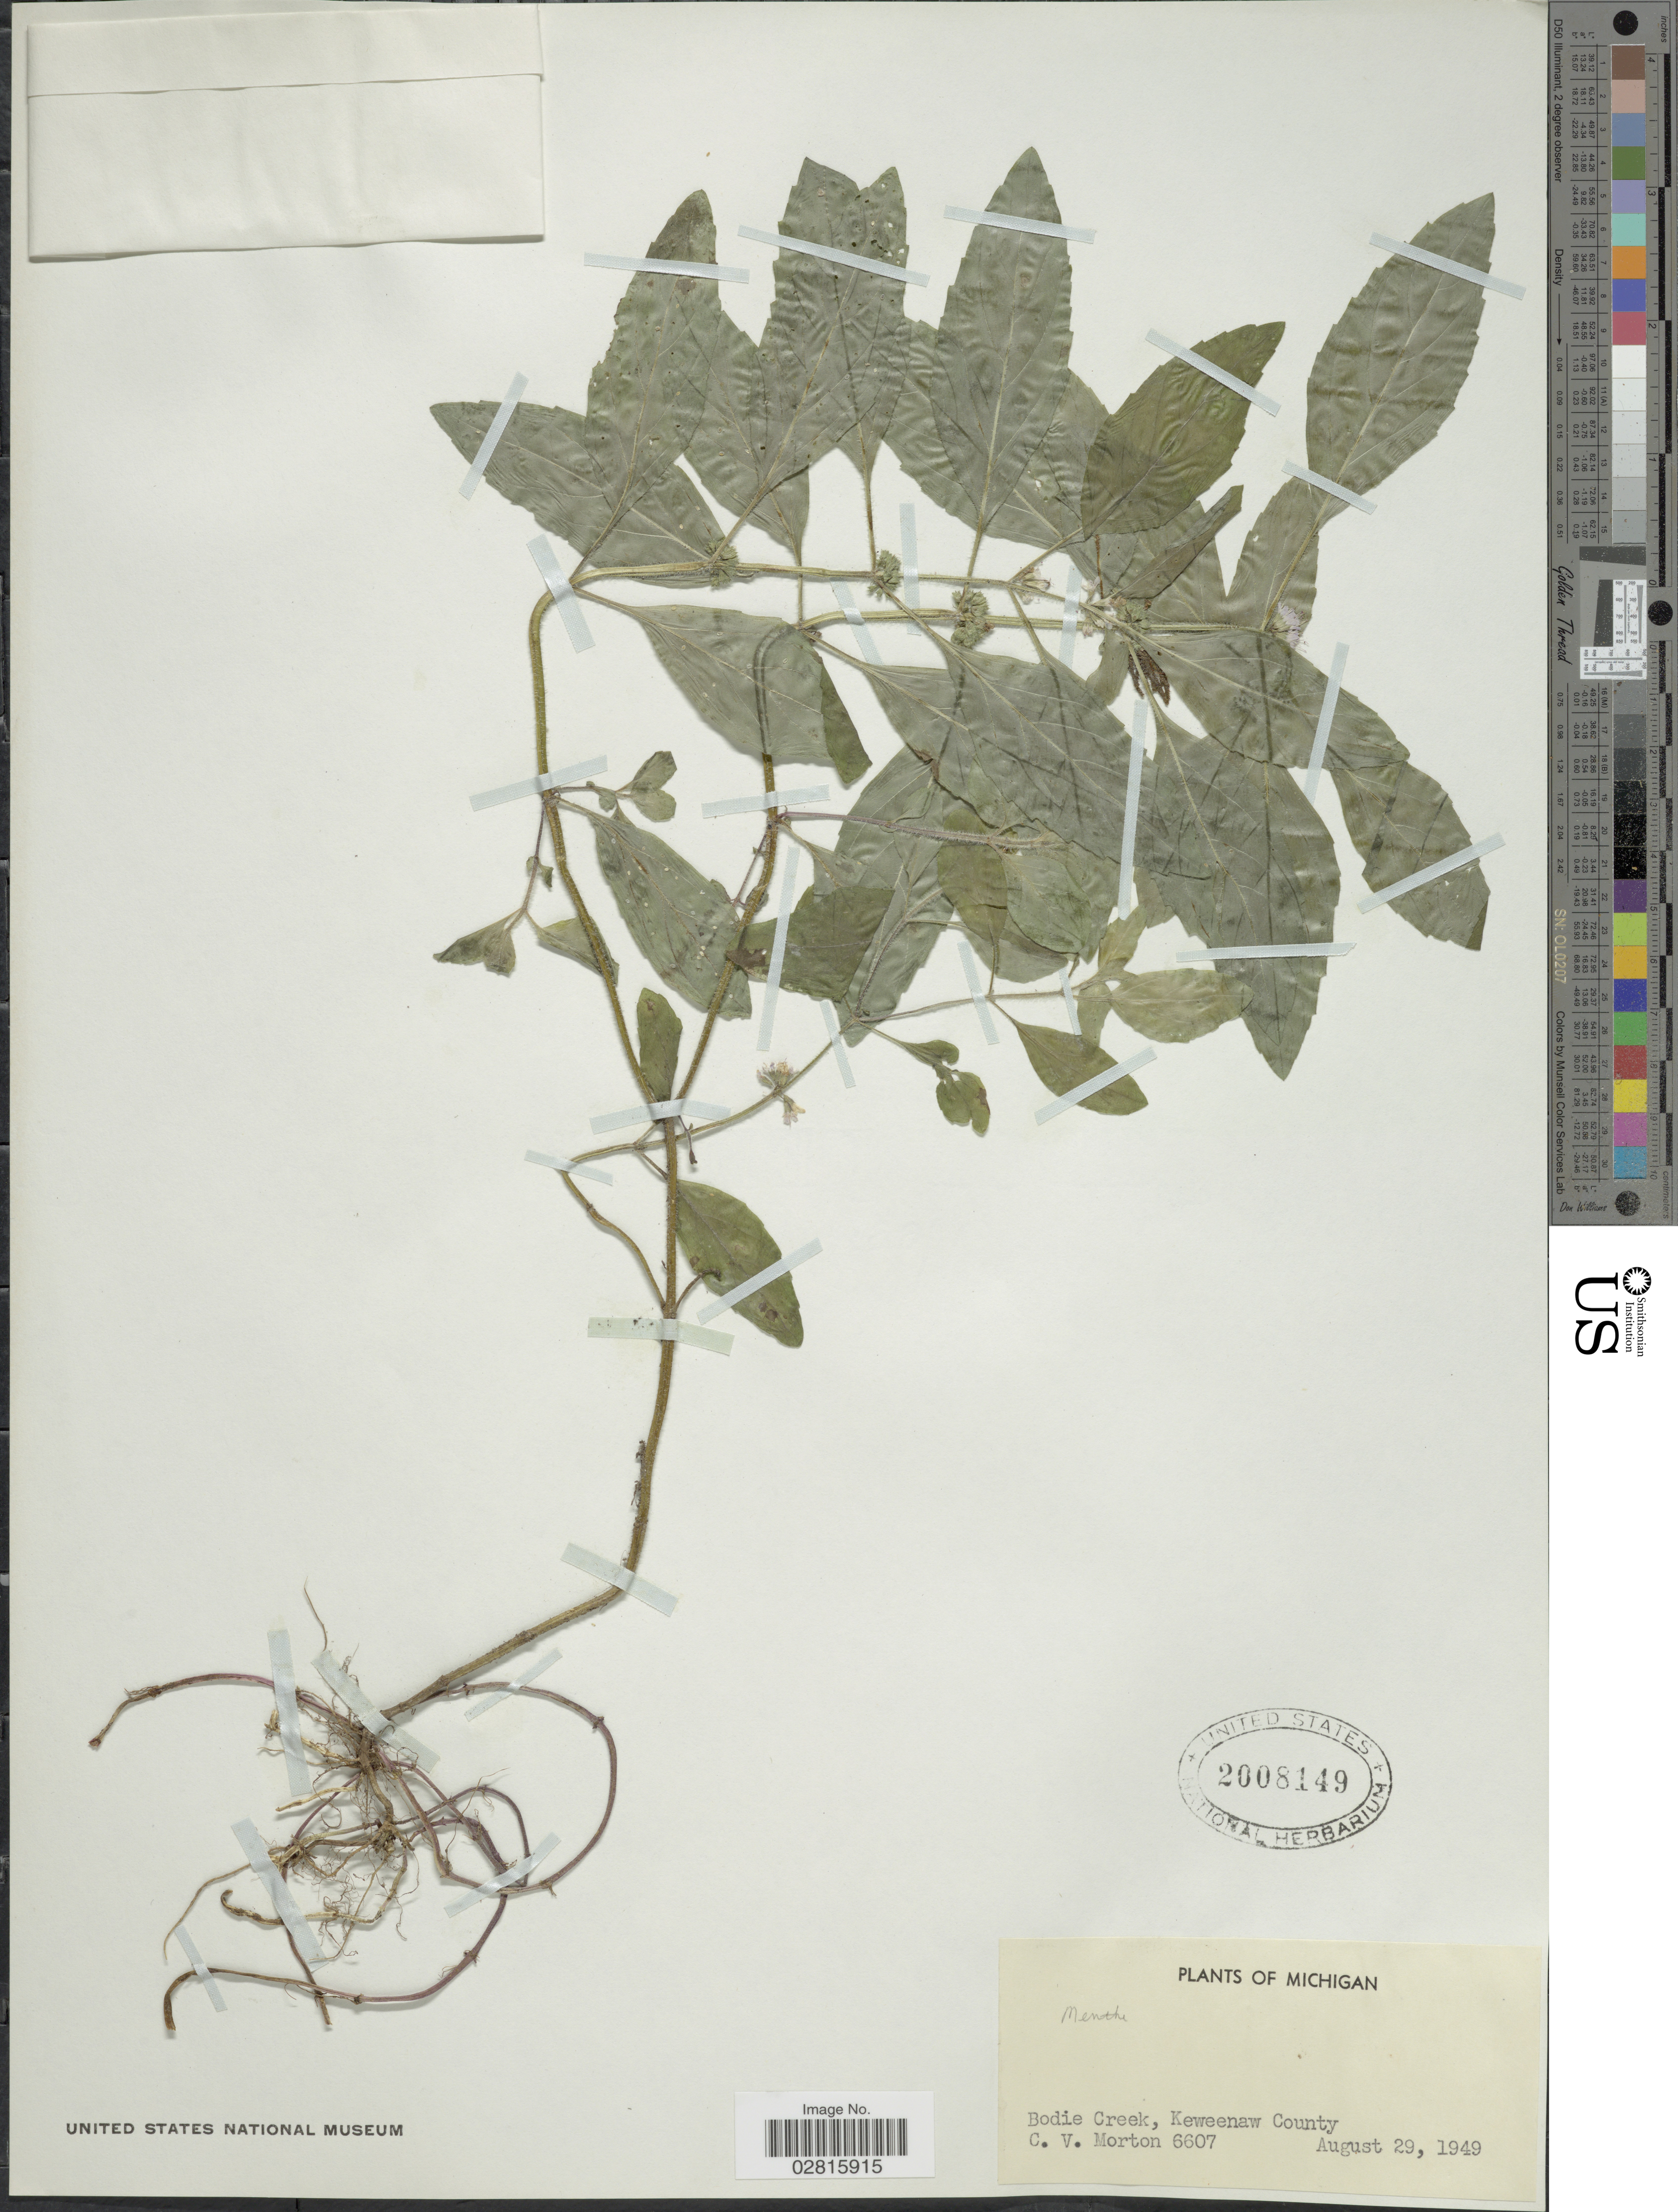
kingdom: Plantae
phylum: Tracheophyta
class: Magnoliopsida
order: Lamiales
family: Lamiaceae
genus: Mentha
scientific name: Mentha sp.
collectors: C. V. Morton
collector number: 6607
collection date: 1949-08-29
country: United States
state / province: Michigan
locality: Bodie Creek, Keweenaw County.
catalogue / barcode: US 2008149